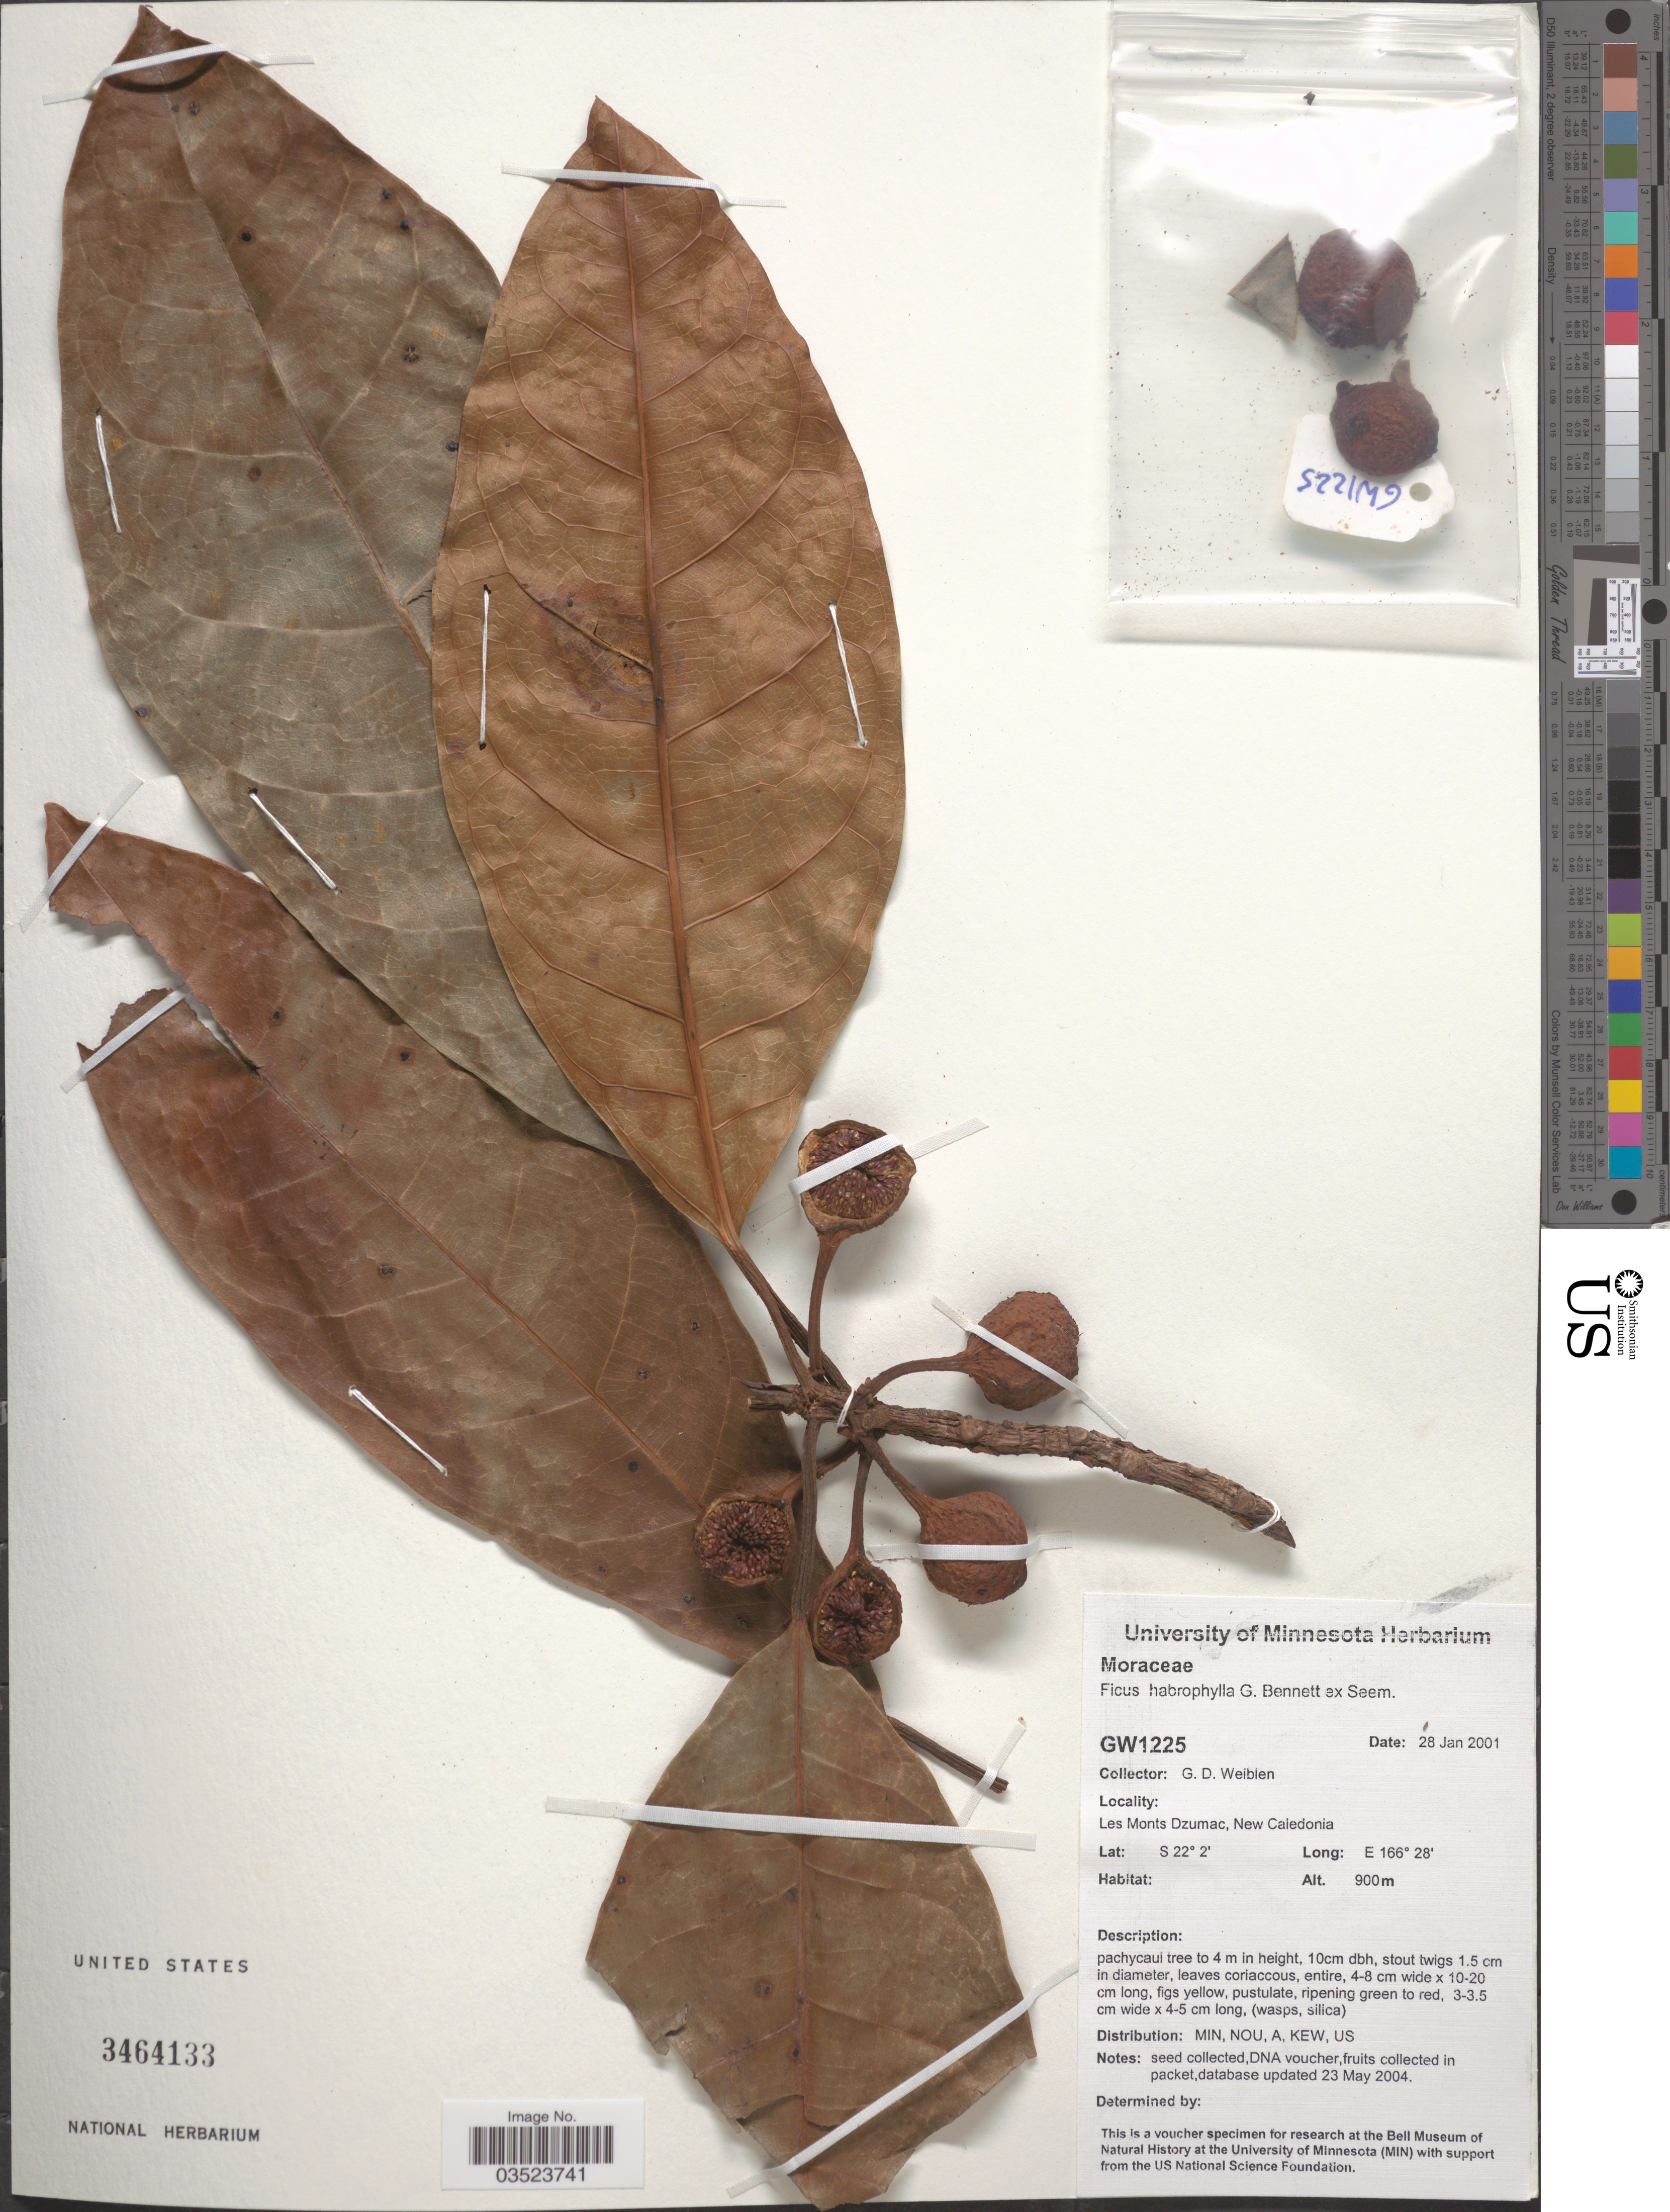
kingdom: Plantae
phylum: Tracheophyta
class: Magnoliopsida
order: Rosales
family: Moraceae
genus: Ficus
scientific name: Ficus habrophylla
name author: G. Benn. ex Seem.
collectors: G. D. Weiblen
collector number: GW1225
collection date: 2001-01-28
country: New Caledonia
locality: Les Monts Dzumac.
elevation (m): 900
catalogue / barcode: US 3464133